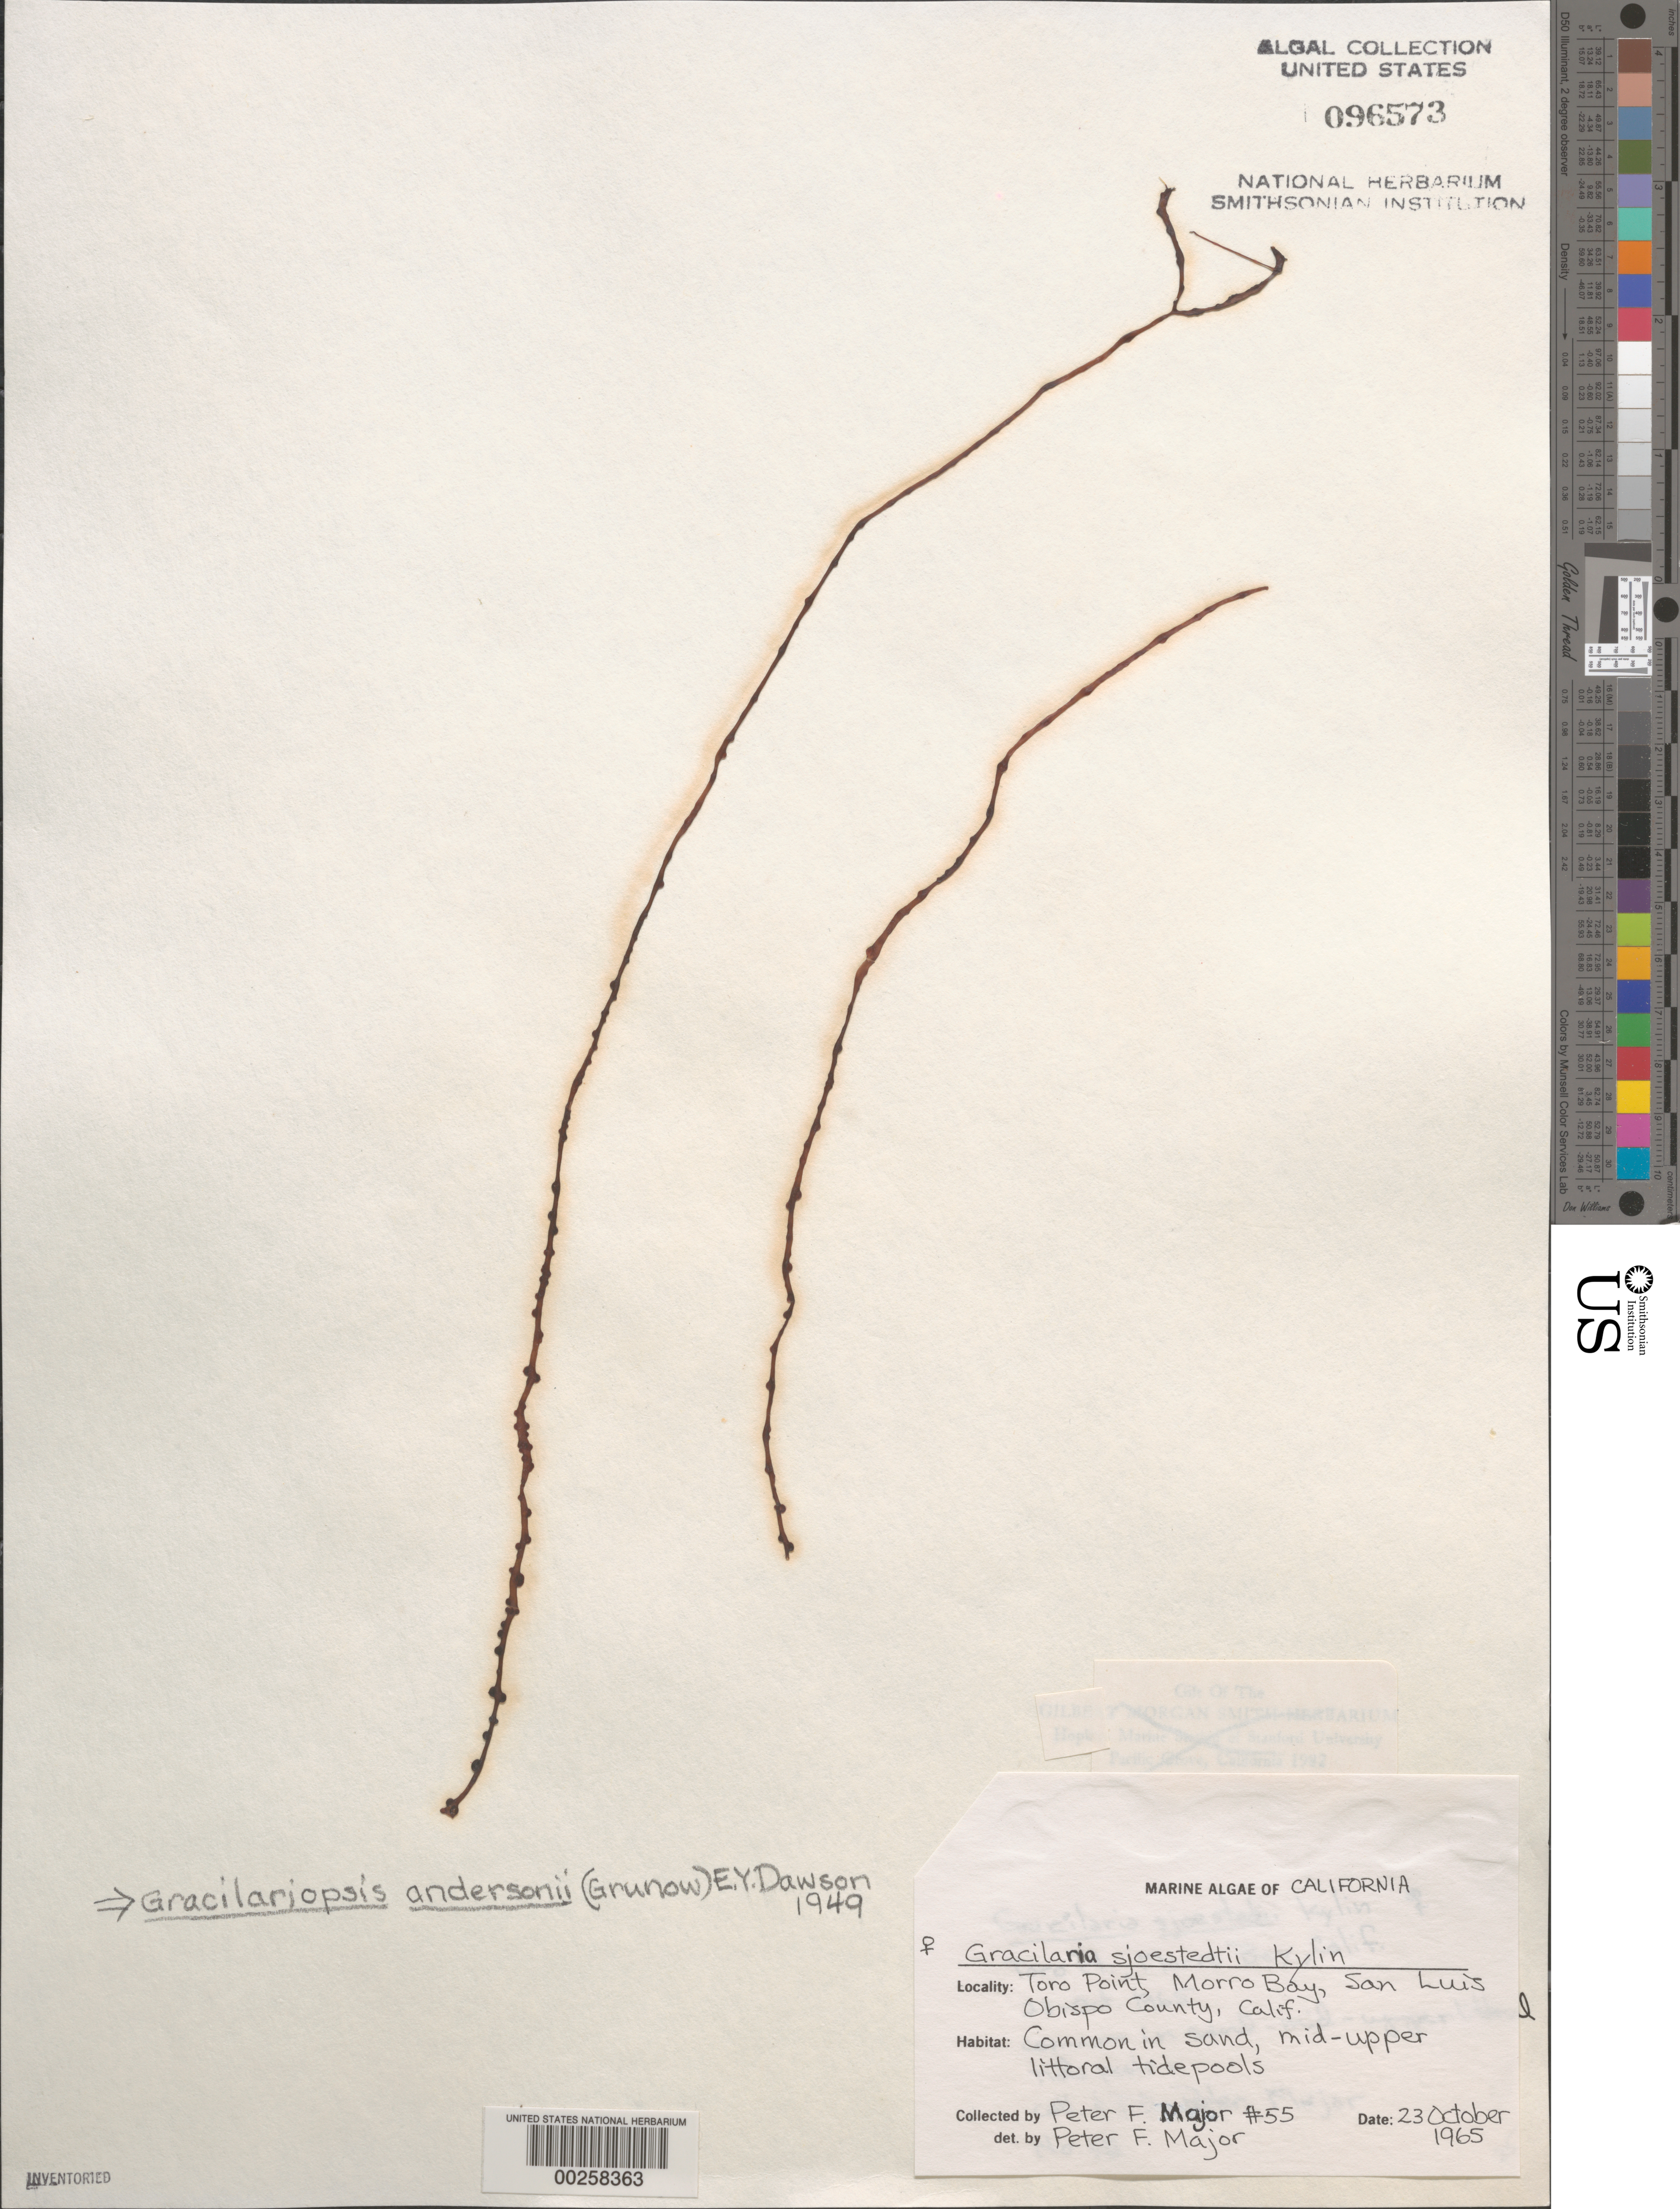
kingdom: Plantae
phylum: Rhodophyta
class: Florideophyceae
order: Gracilariales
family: Gracilariaceae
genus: Gracilariopsis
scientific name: Gracilariopsis andersonii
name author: (Grunow) E.Y. Dawson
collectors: P. Major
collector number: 55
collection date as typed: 23 Oct 1965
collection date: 1965-10-23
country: United States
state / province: California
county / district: San Luis Obispo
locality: Toro Point, Morro Bay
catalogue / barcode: US 96573